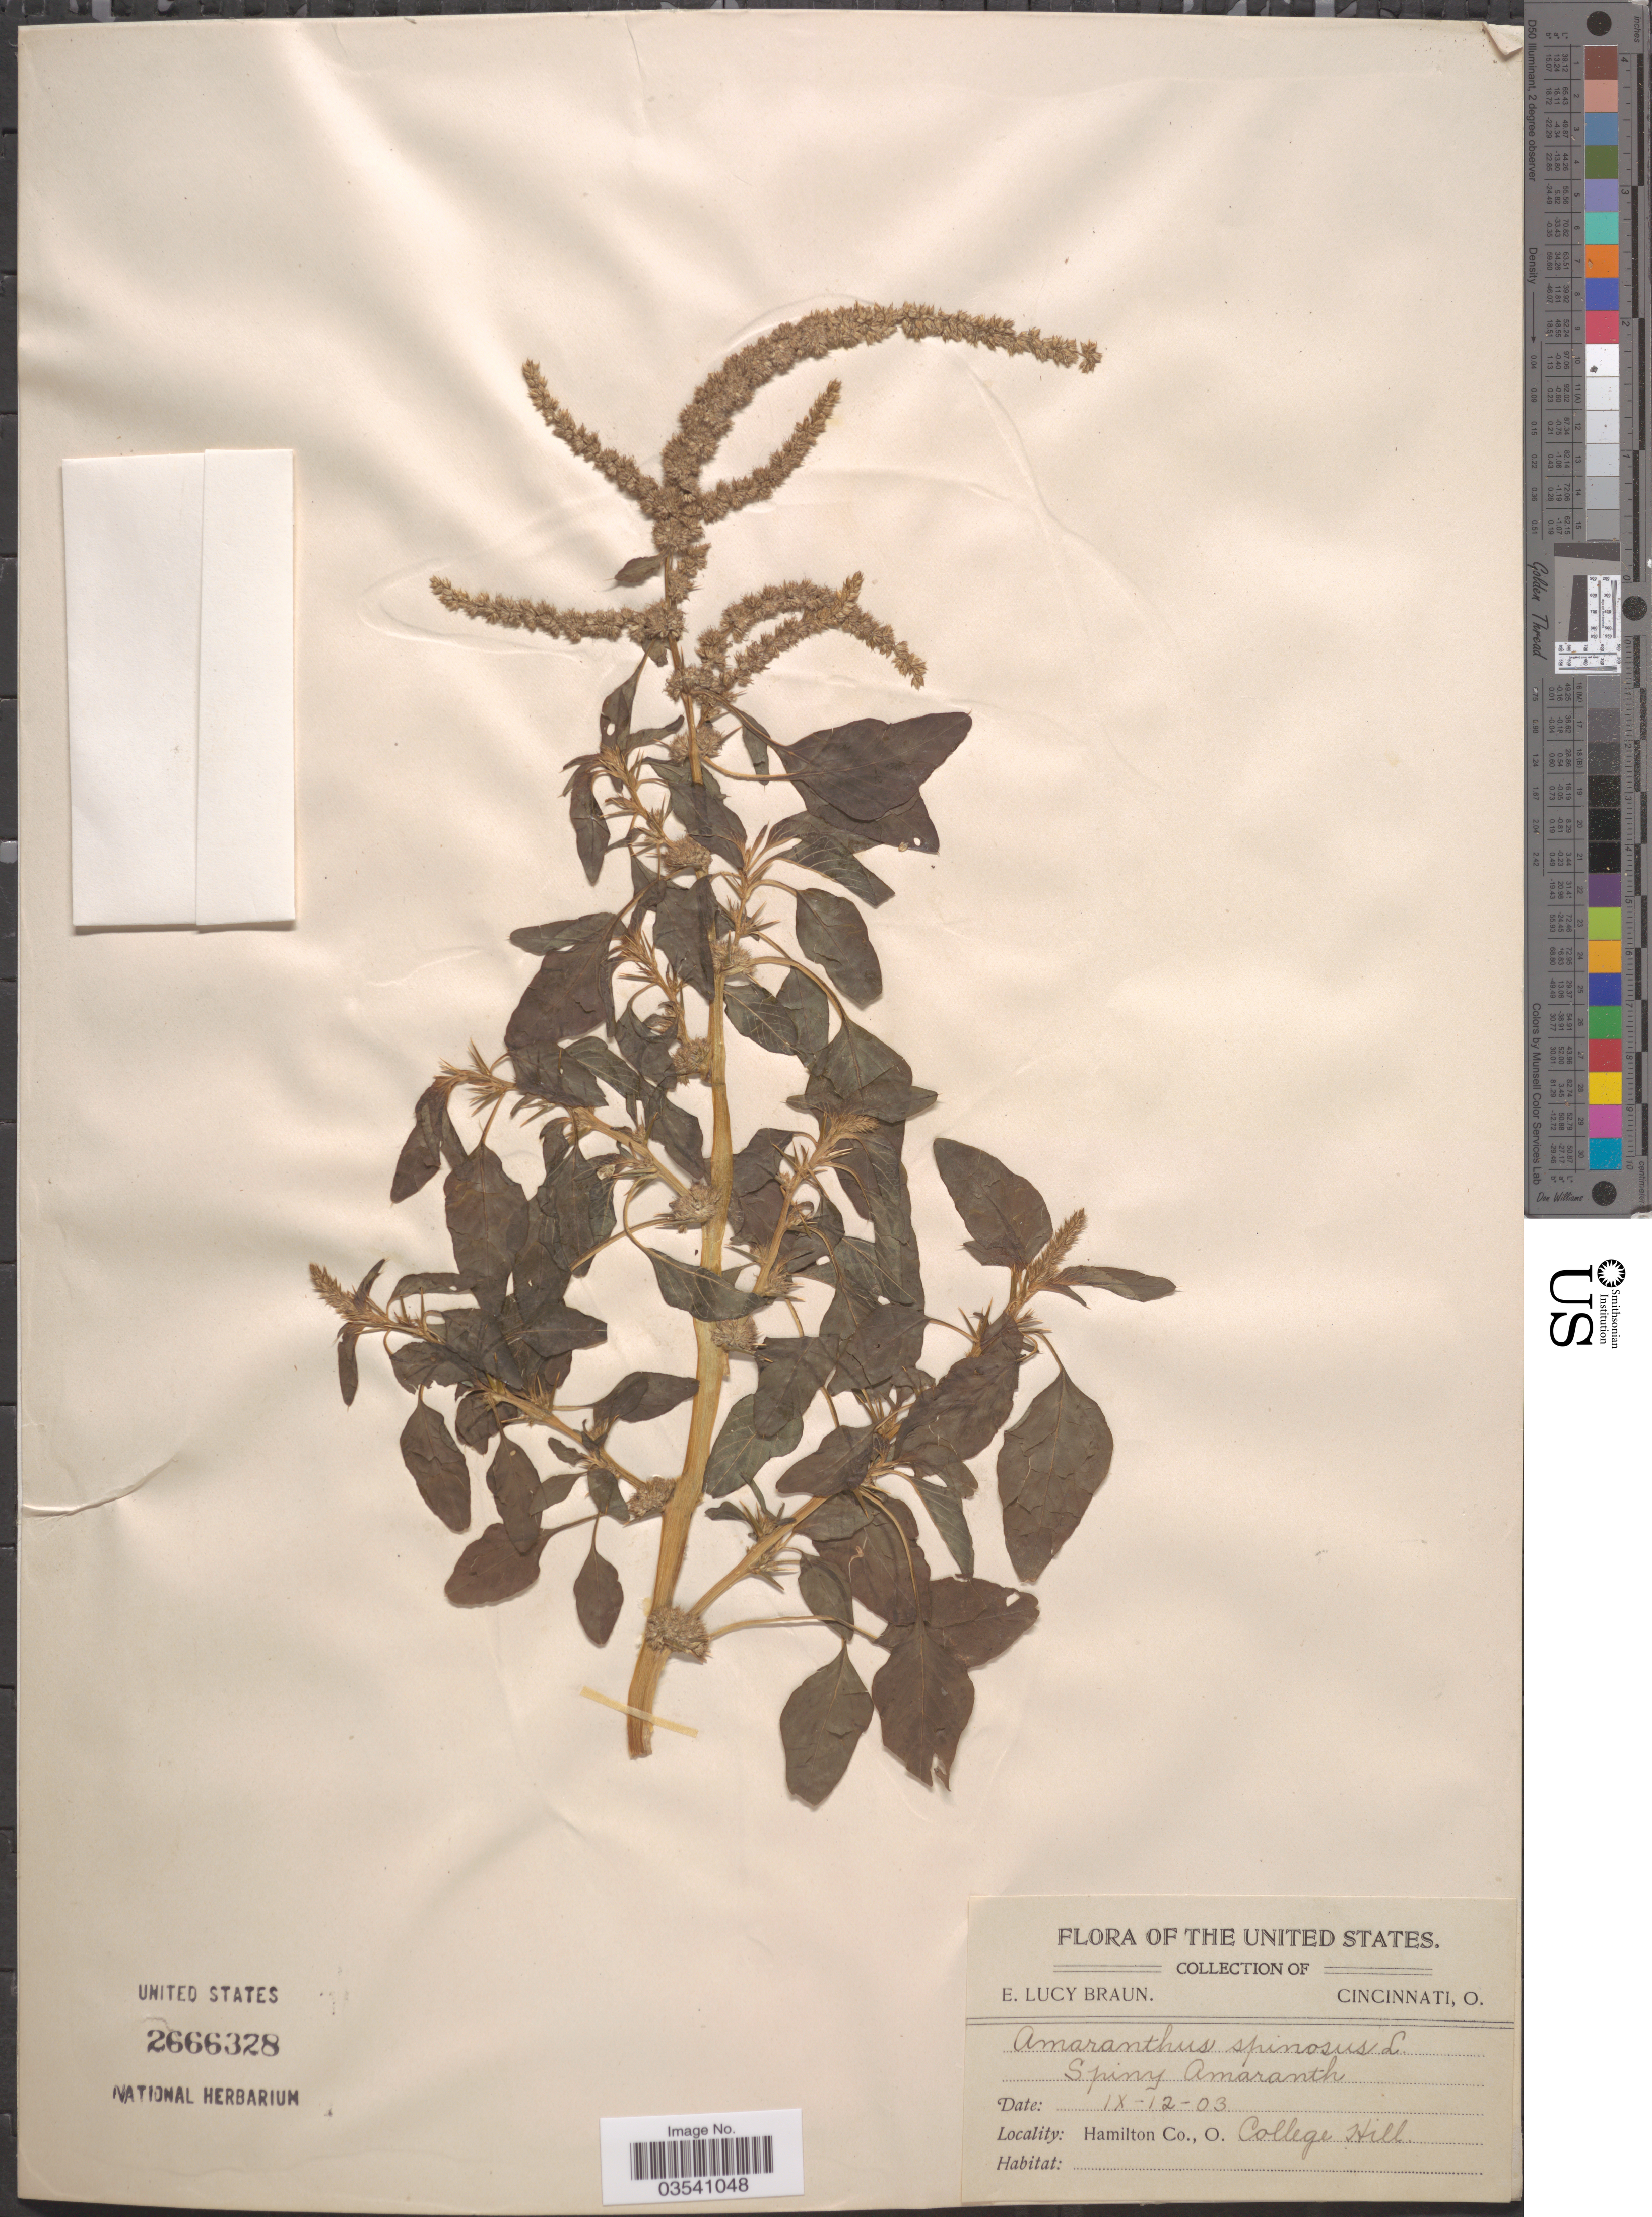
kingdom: Plantae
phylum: Tracheophyta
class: Magnoliopsida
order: Caryophyllales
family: Amaranthaceae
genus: Amaranthus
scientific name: Amaranthus spinosus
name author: L.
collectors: E. L. Braun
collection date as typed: Transcribed d/m/y: 12/9/3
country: United States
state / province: Ohio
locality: Hamilton Co. College Hill.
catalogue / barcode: US 2666328